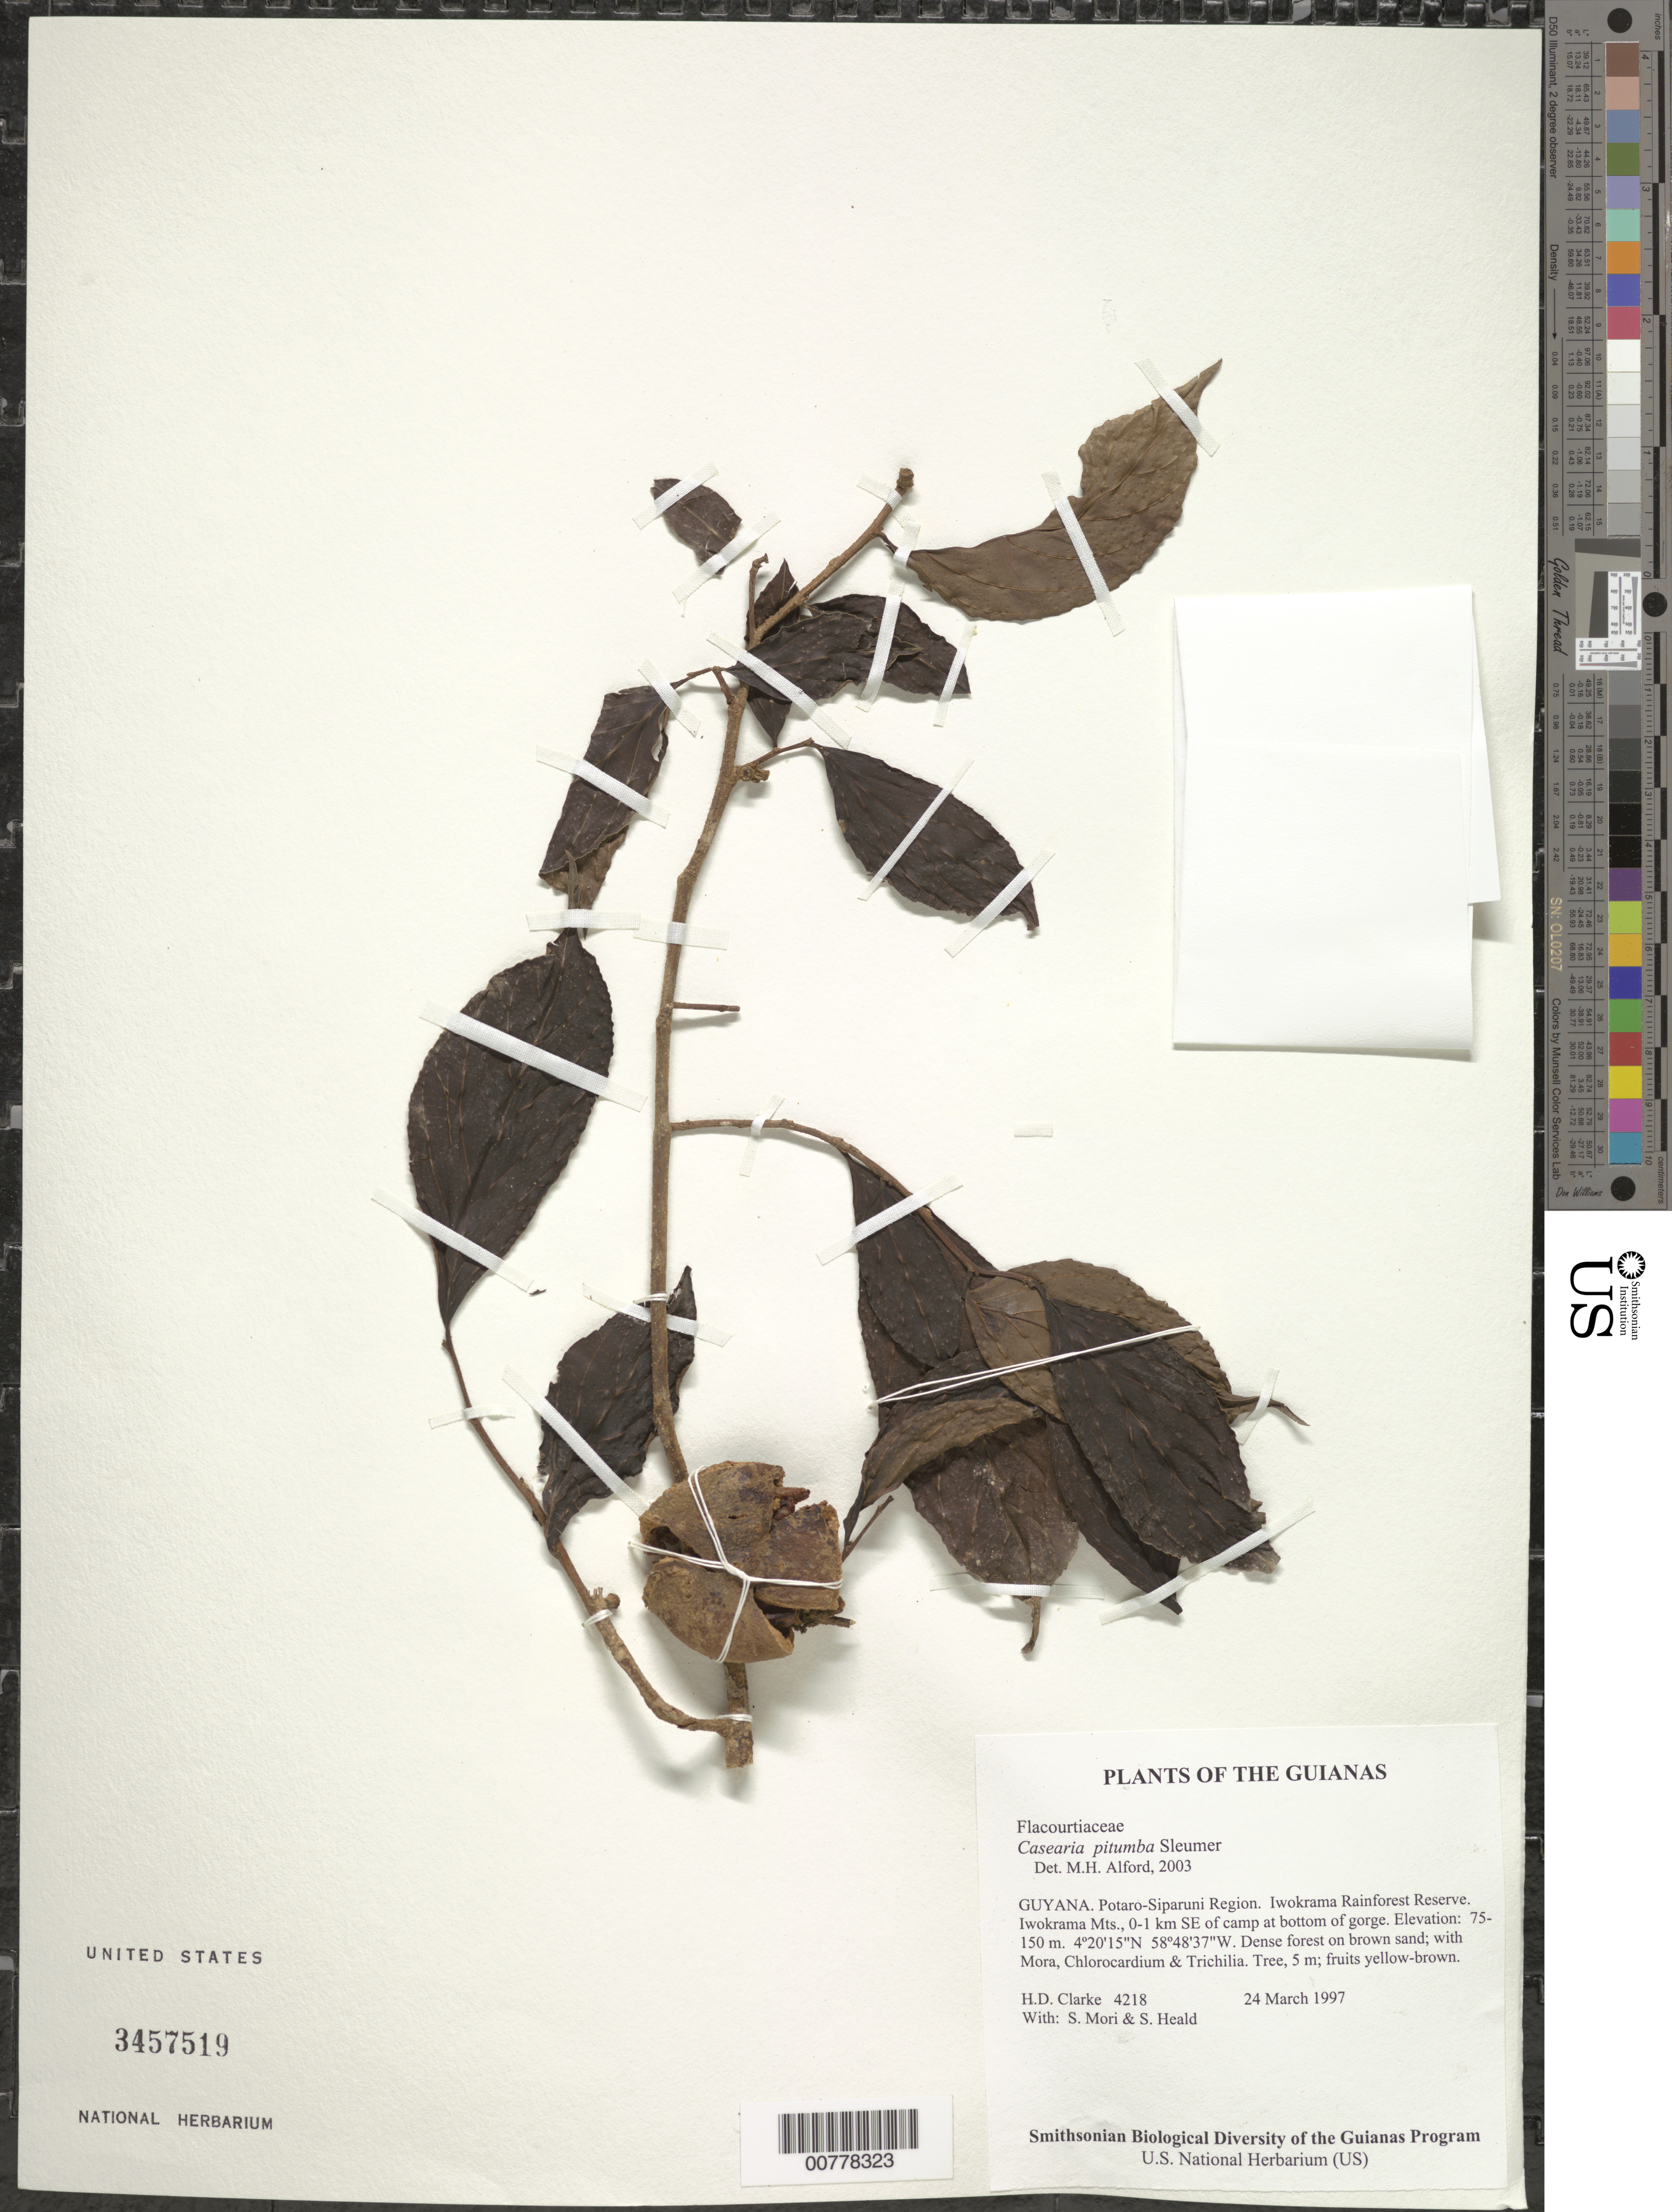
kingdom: Plantae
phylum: Tracheophyta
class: Magnoliopsida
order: Malpighiales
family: Salicaceae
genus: Casearia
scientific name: Casearia pitumba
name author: Sleumer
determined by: Liesner, R. L.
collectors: H. D. Clarke, S. Mori & S. Heald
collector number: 4218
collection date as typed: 24 March 1997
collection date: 1997-03-24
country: Guyana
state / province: Potaro-Siparuni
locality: Iwokrama Rainforest Reserve. Iwokrama Mts., 0-1 km SE of camp at bottom of gorge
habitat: Dense forest on brown sand; with Mora, Chlorocardium & Trichilia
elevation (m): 75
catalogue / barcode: US 3457519